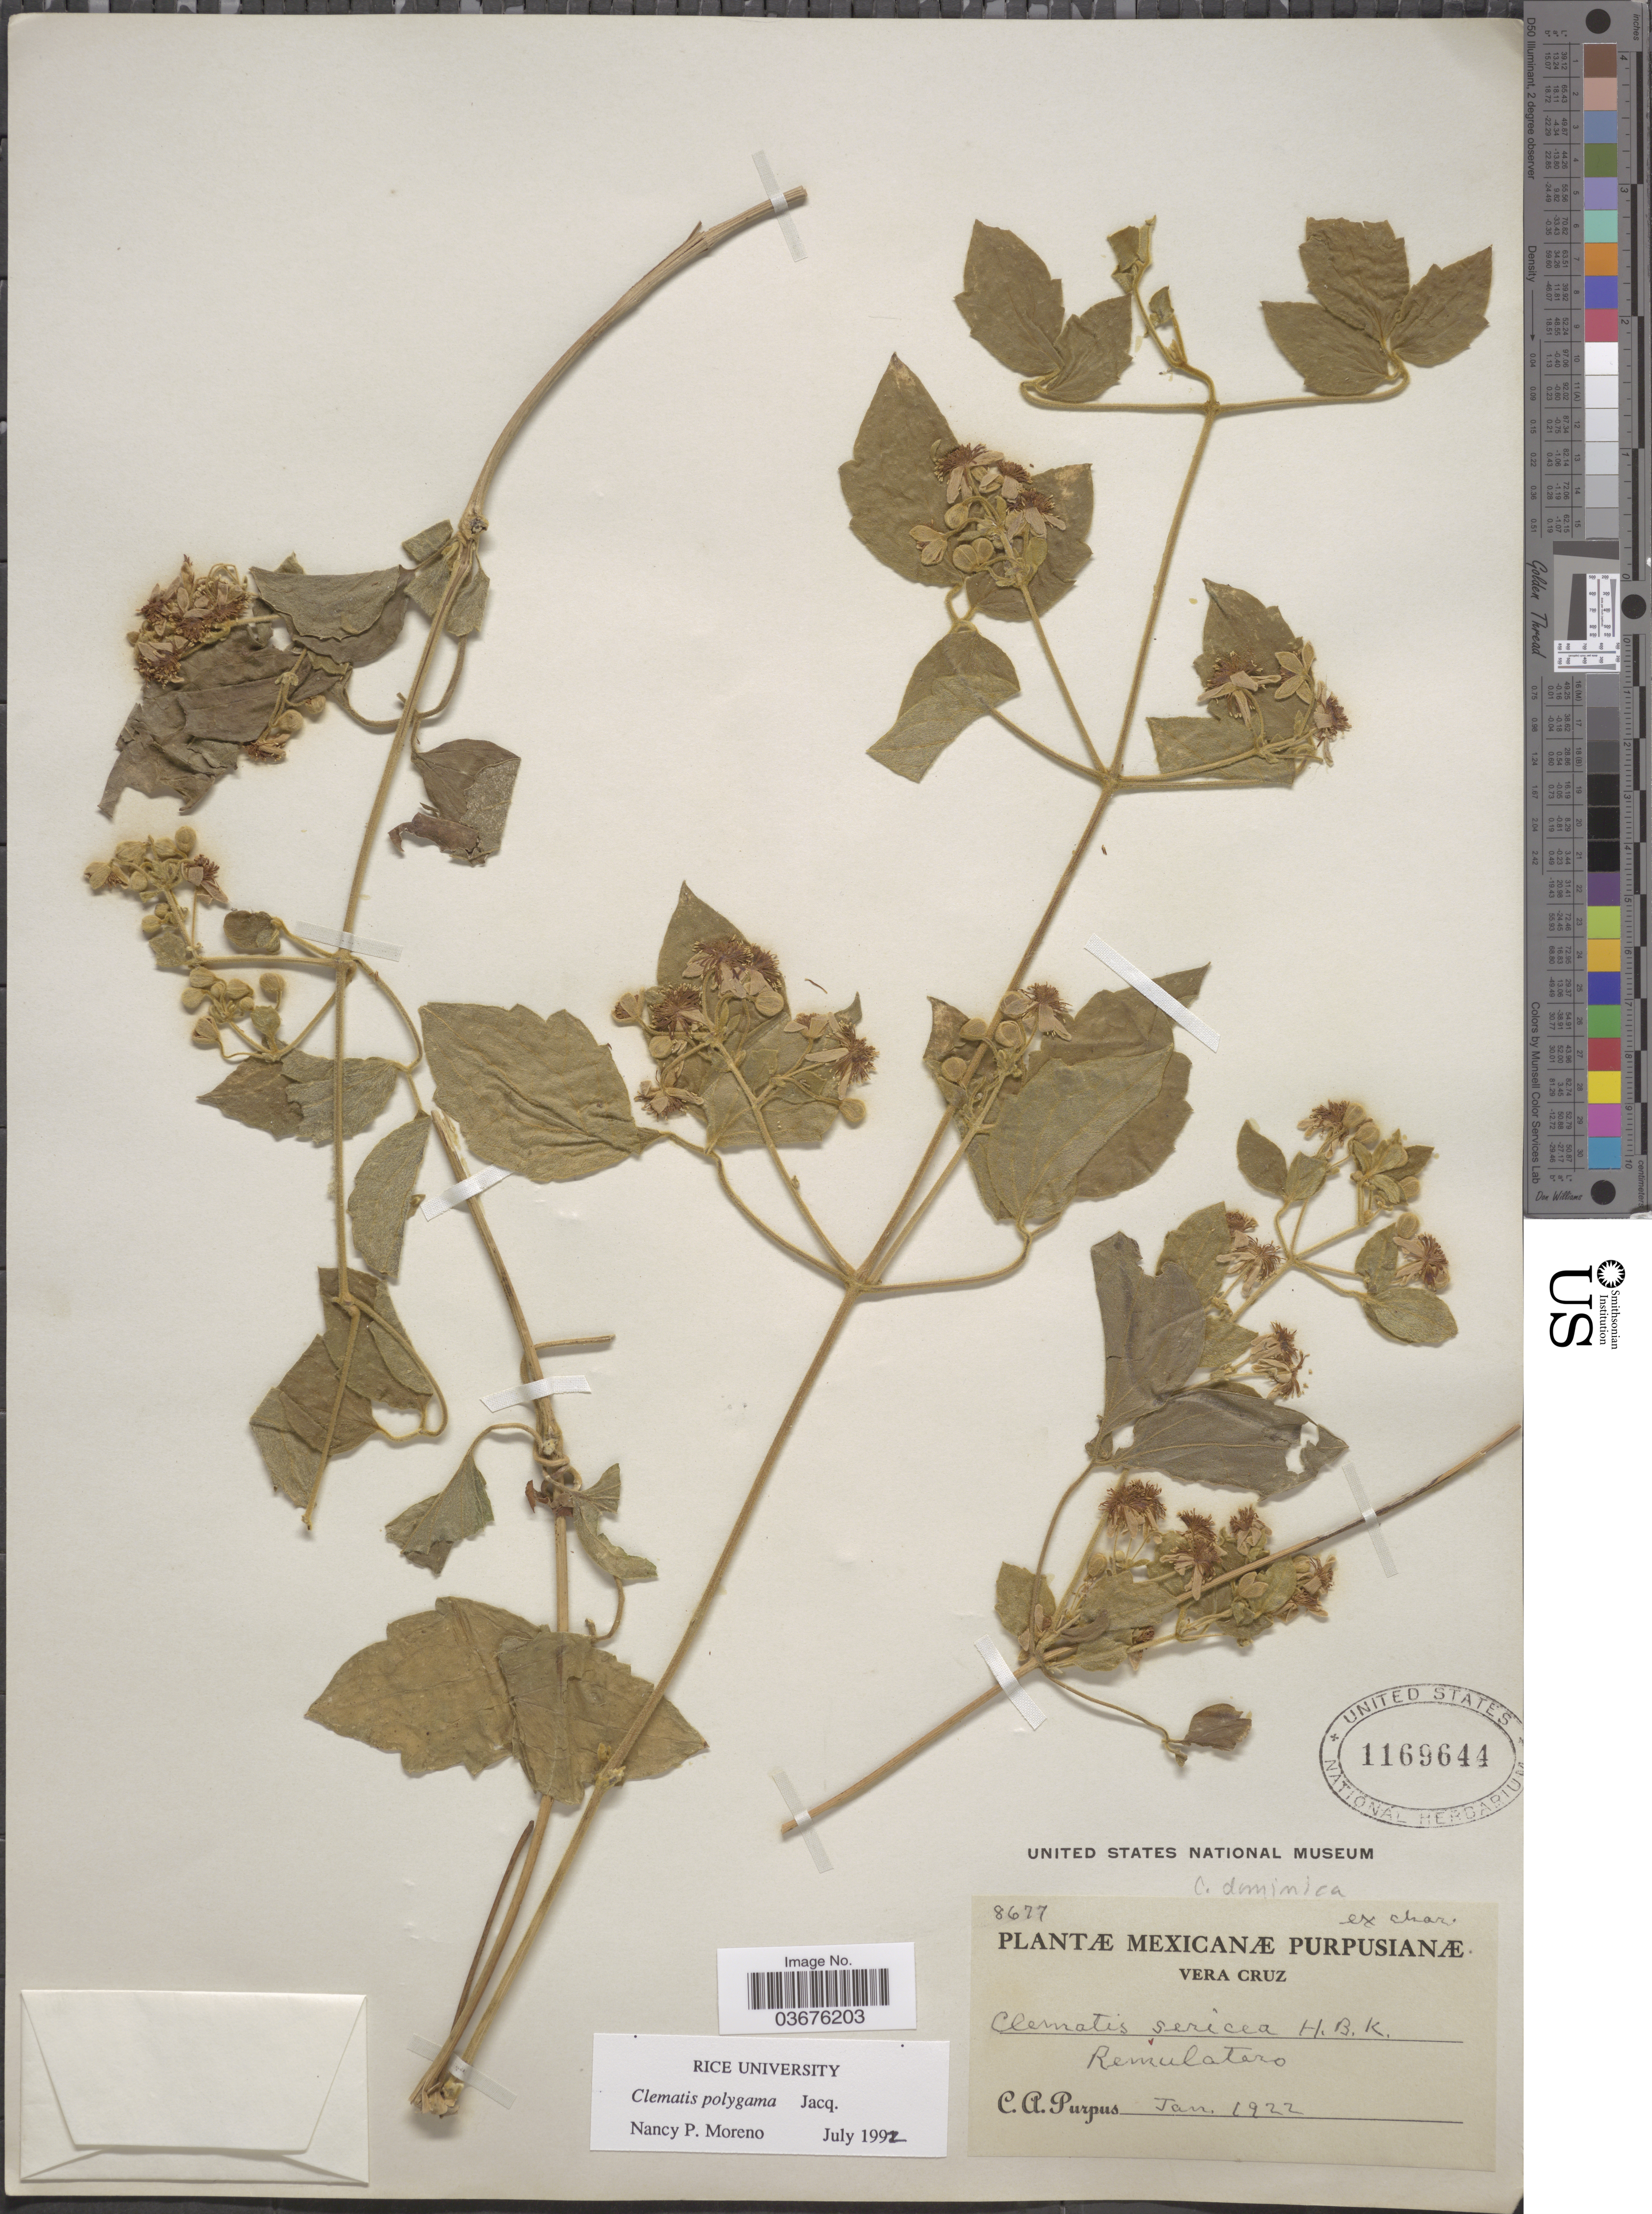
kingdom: Plantae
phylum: Tracheophyta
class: Magnoliopsida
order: Ranunculales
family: Ranunculaceae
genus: Clematis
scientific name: Clematis polygama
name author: Jacq.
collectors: C. A. Purpus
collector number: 8677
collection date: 1922-01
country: Mexico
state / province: Veracruz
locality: Vera Cruz. Remulatero.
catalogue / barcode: US 1169644